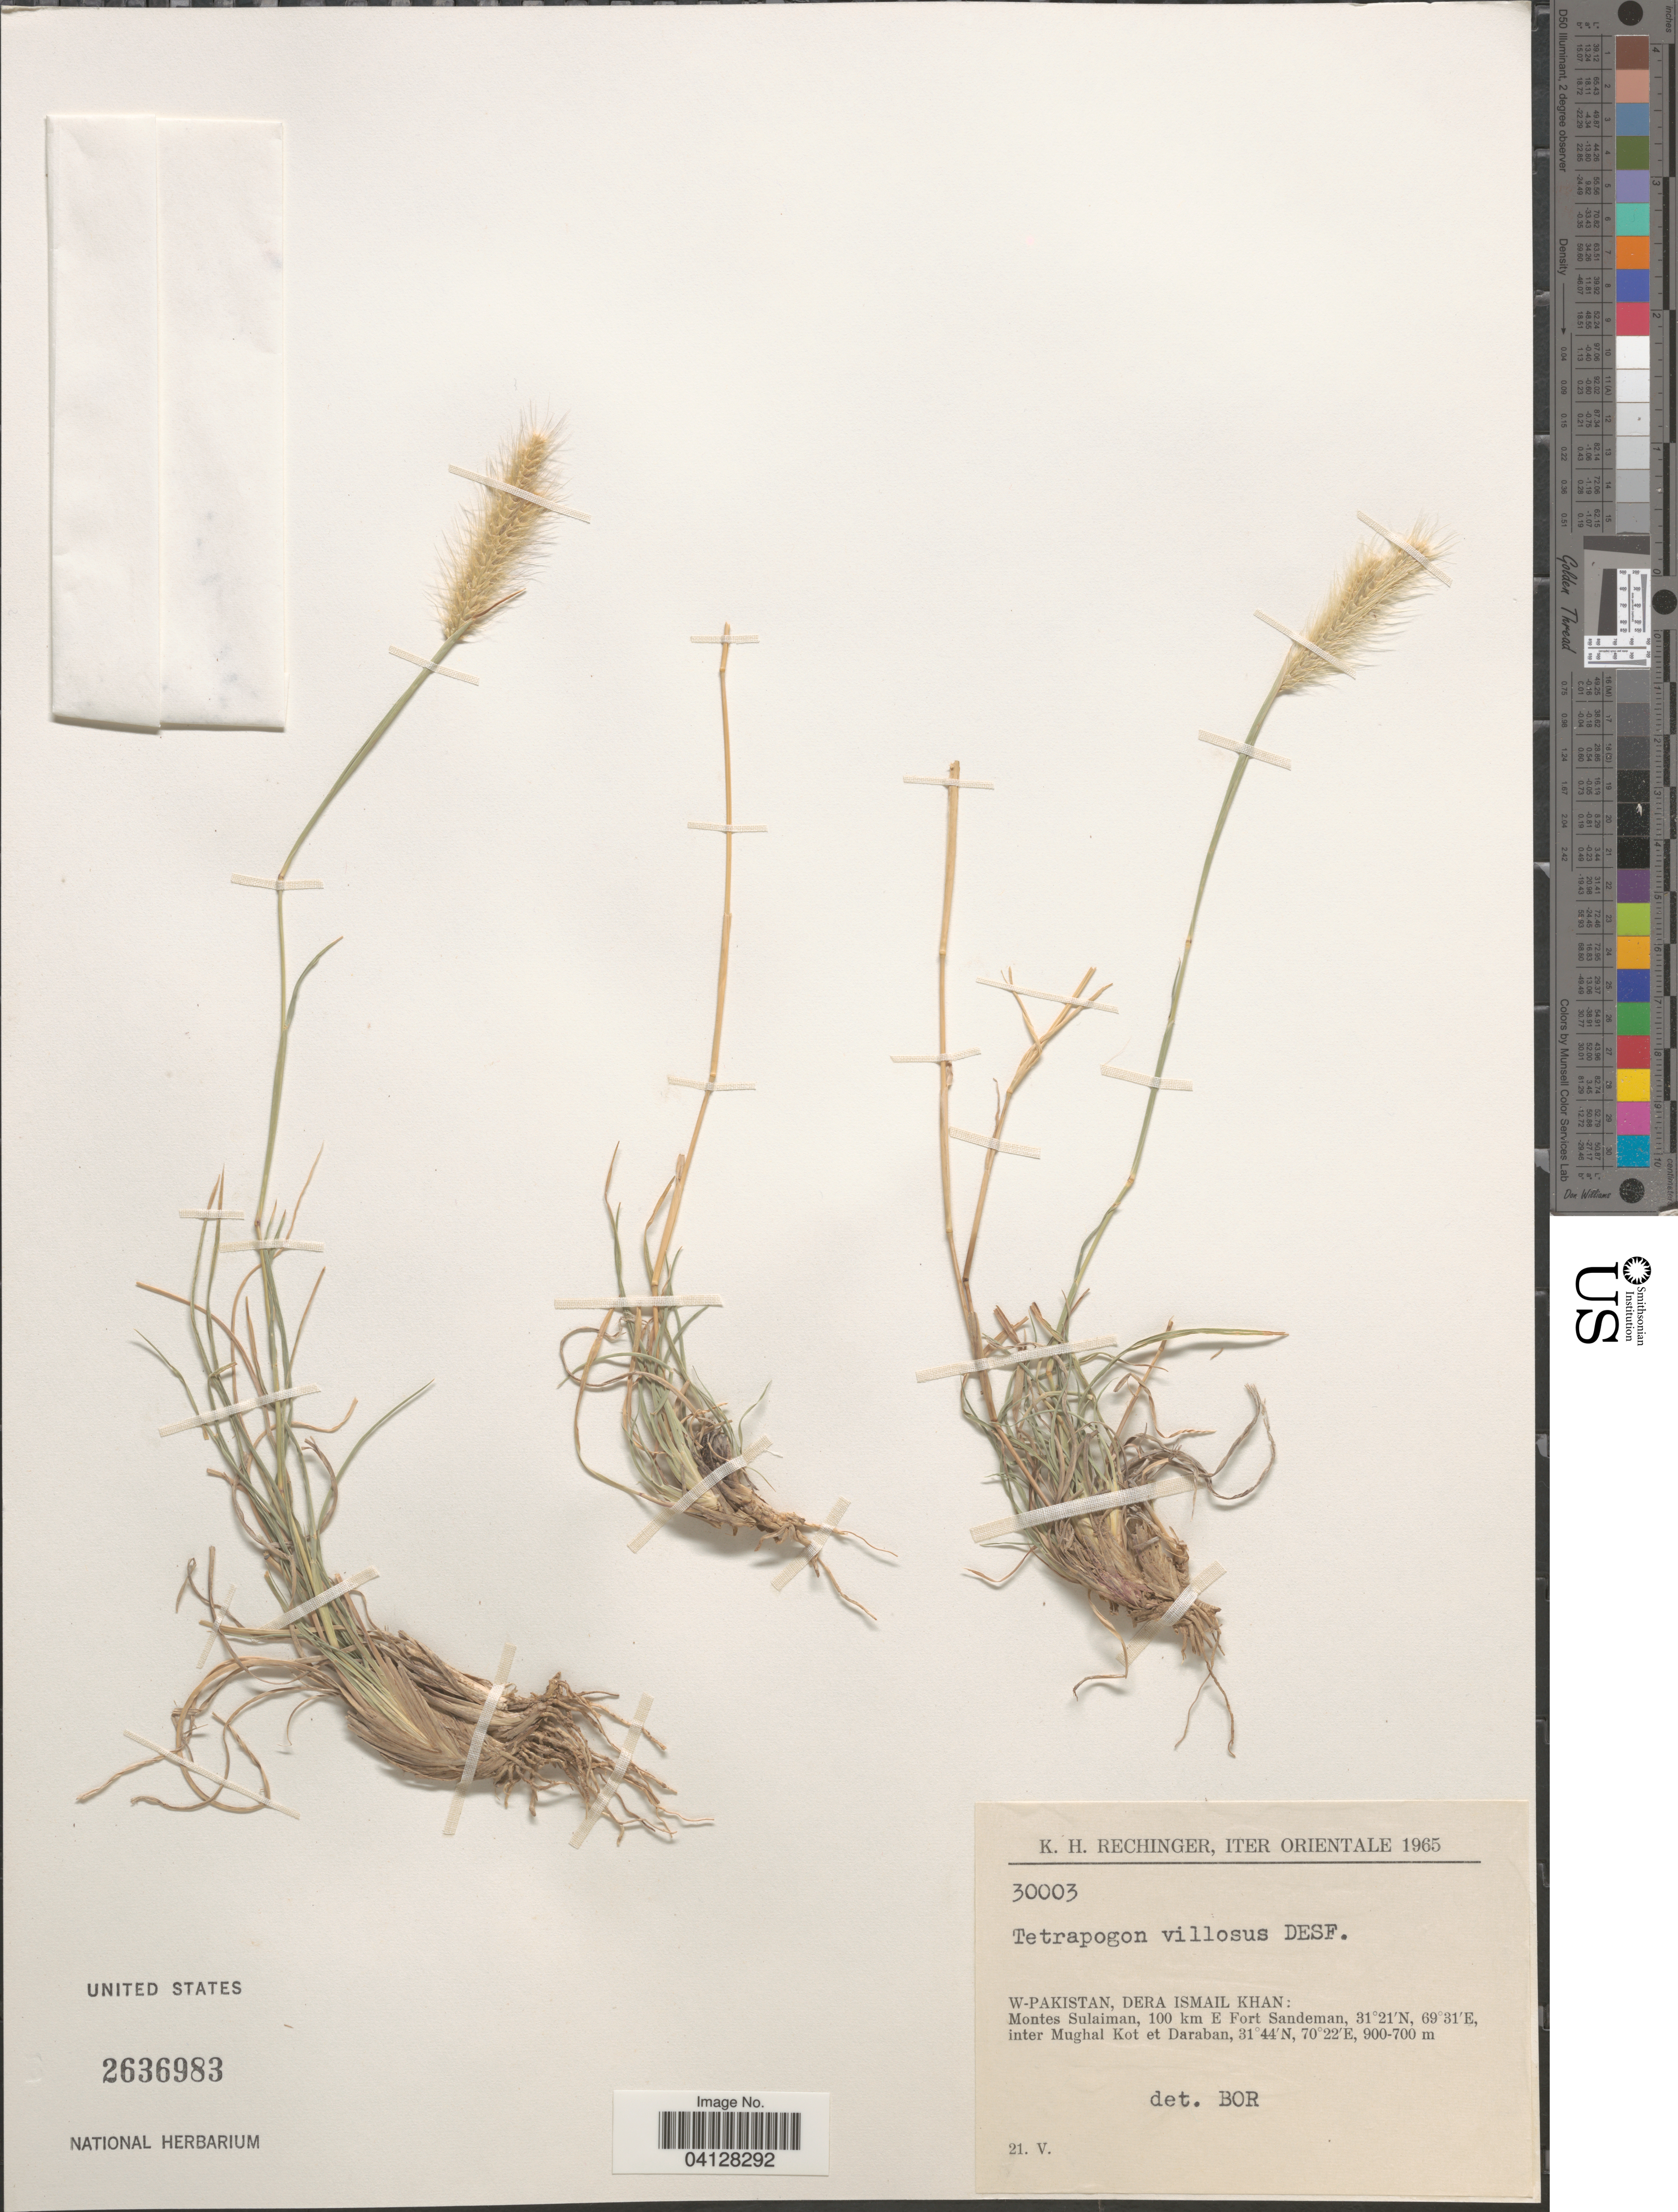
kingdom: Plantae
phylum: Tracheophyta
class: Liliopsida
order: Poales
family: Poaceae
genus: Tetrapogon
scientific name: Tetrapogon villosus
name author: Desf.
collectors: K. H. Rechinger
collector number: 30003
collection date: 1965-05-21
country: Pakistan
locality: Iter Orientale 1965. W-Pakistan, Dera Ismail Khan: Montes Sulaiman, 100 km E Fort Sandemann, inter Mughal Kot et Daraban.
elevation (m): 700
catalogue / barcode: US 2636983